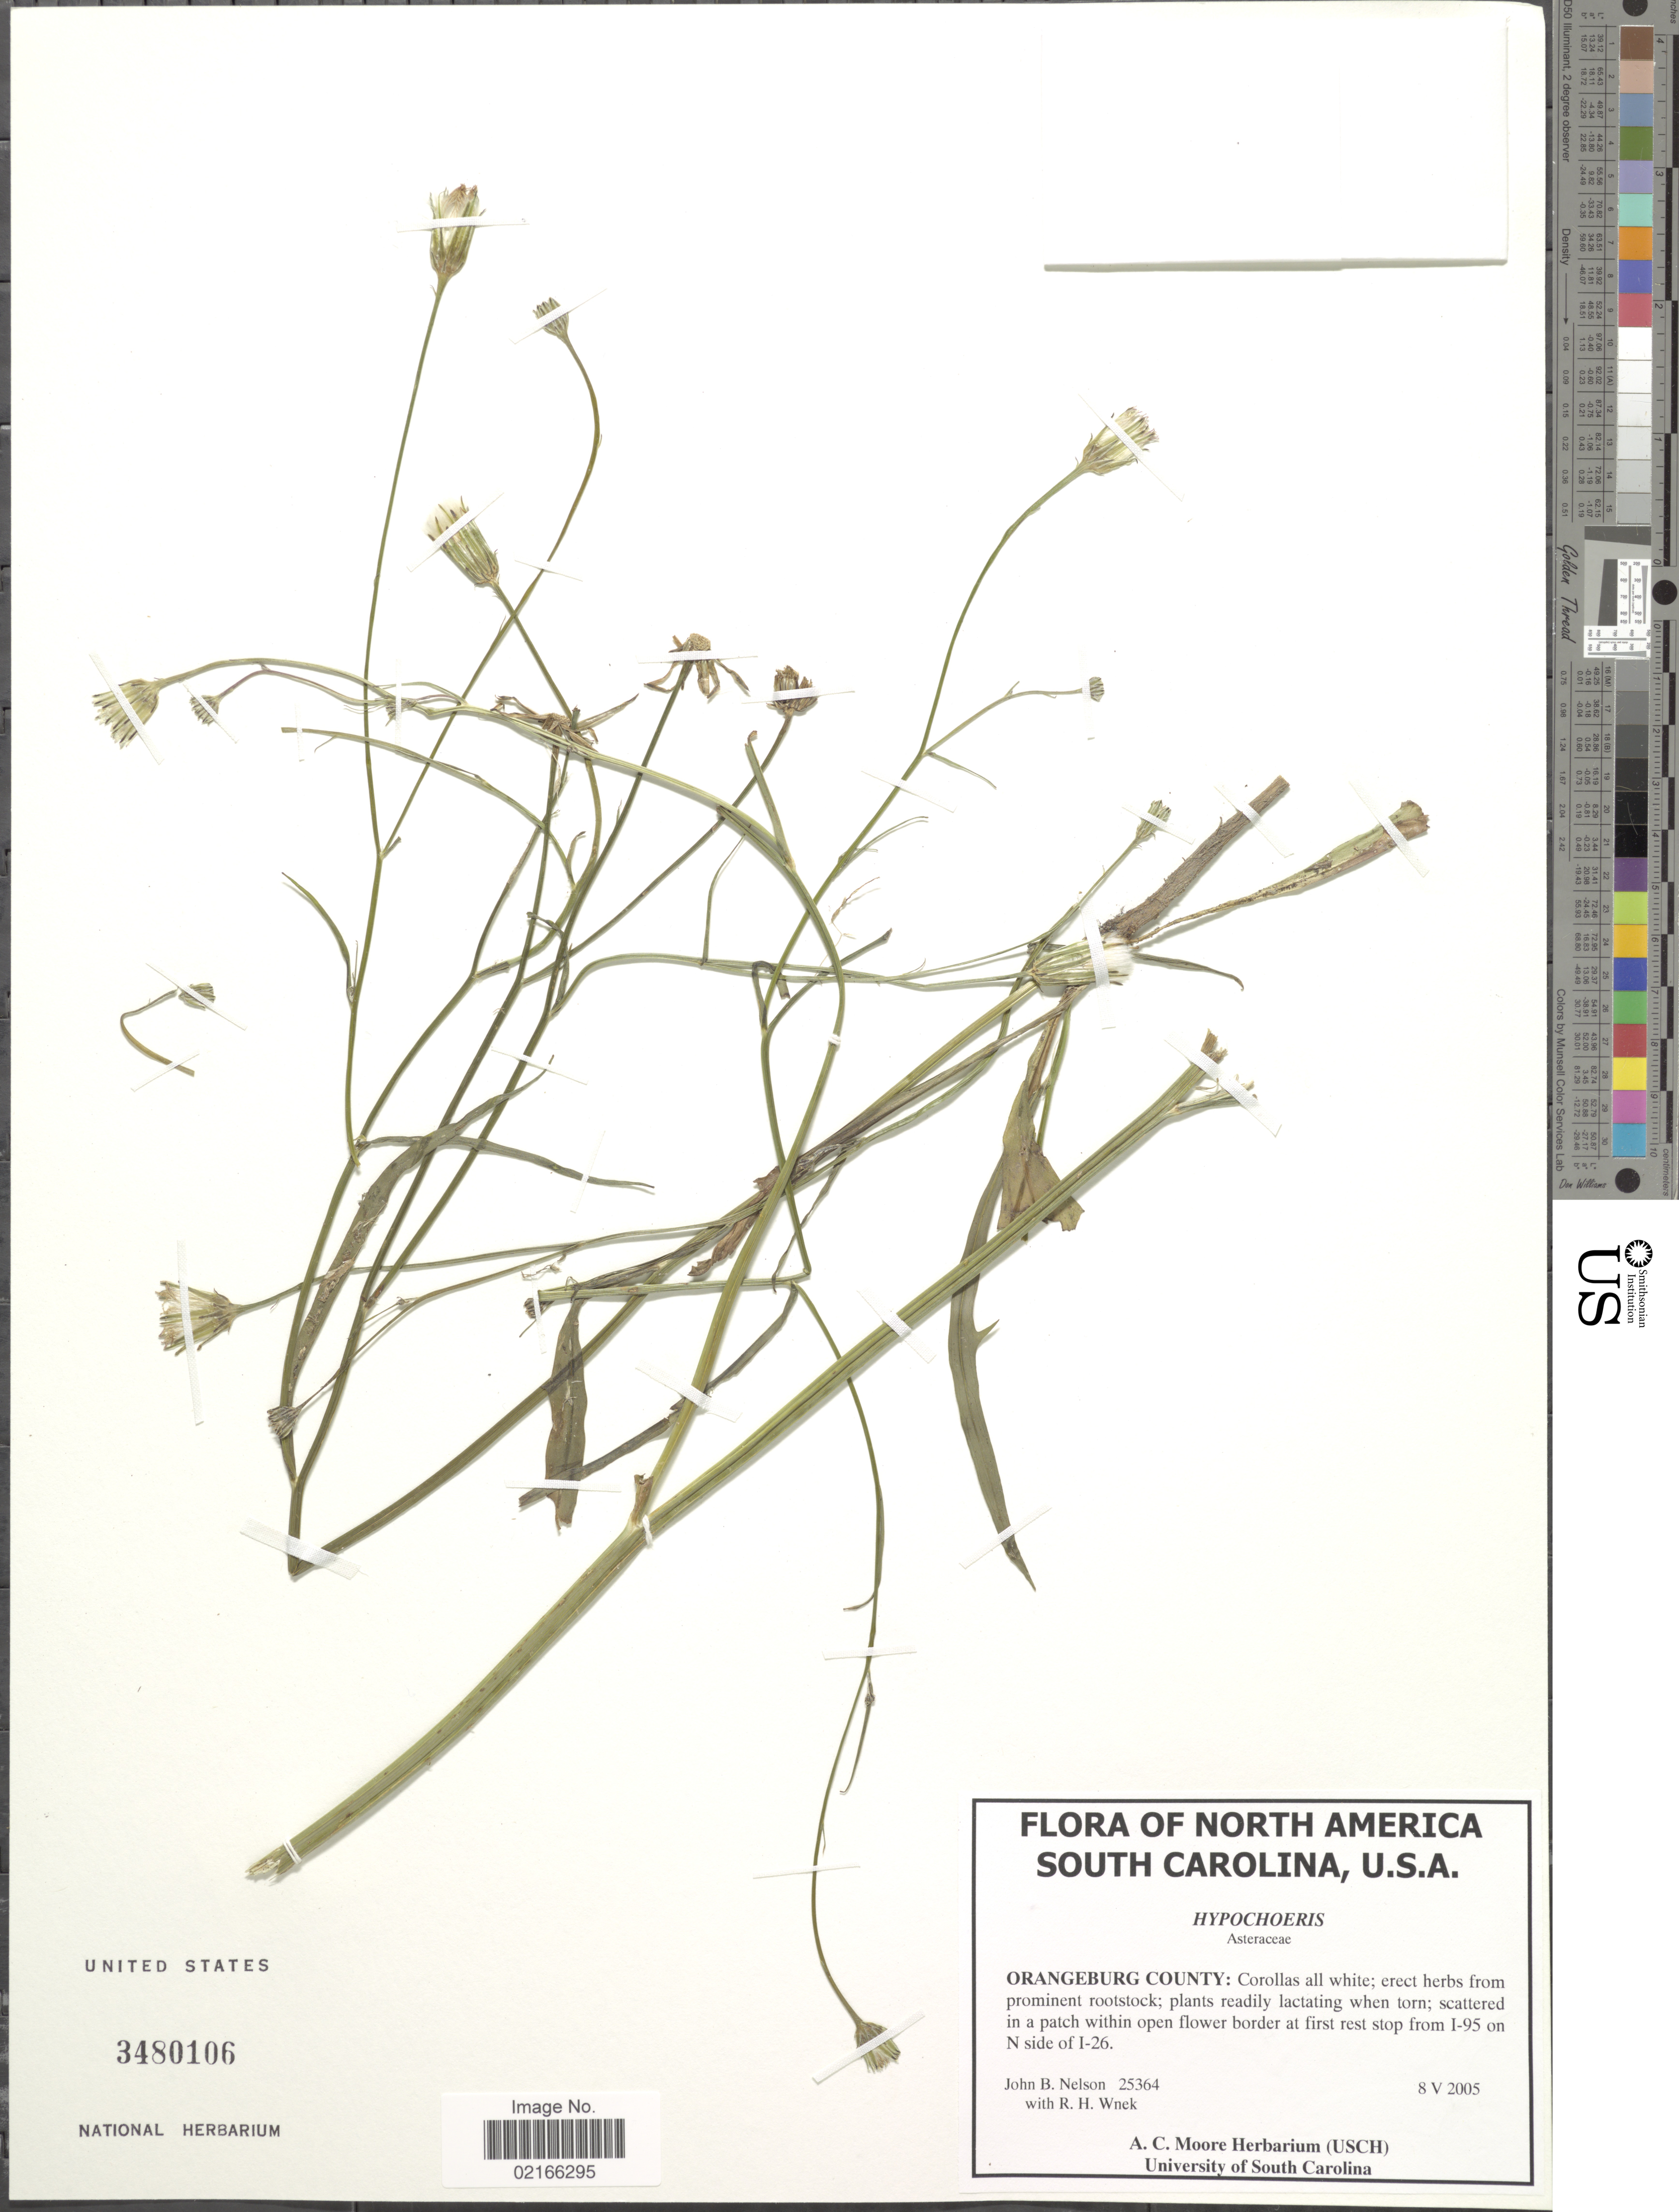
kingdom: Plantae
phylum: Tracheophyta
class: Magnoliopsida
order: Asterales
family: Asteraceae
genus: Hypochaeris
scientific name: Hypochaeris albiflora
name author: (Kuntze) Azevêdo-Gonç. & Matzenb.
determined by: Mailhos, Ary, (MVFA), Universidad de la Republica (URUGUAY)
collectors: J. B. Nelson & R. Wnek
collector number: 25364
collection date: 2005-05-08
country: United States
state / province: South Carolina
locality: Orangeburg County: at first rest stop from I-95 on N side of I-26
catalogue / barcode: US 3480106